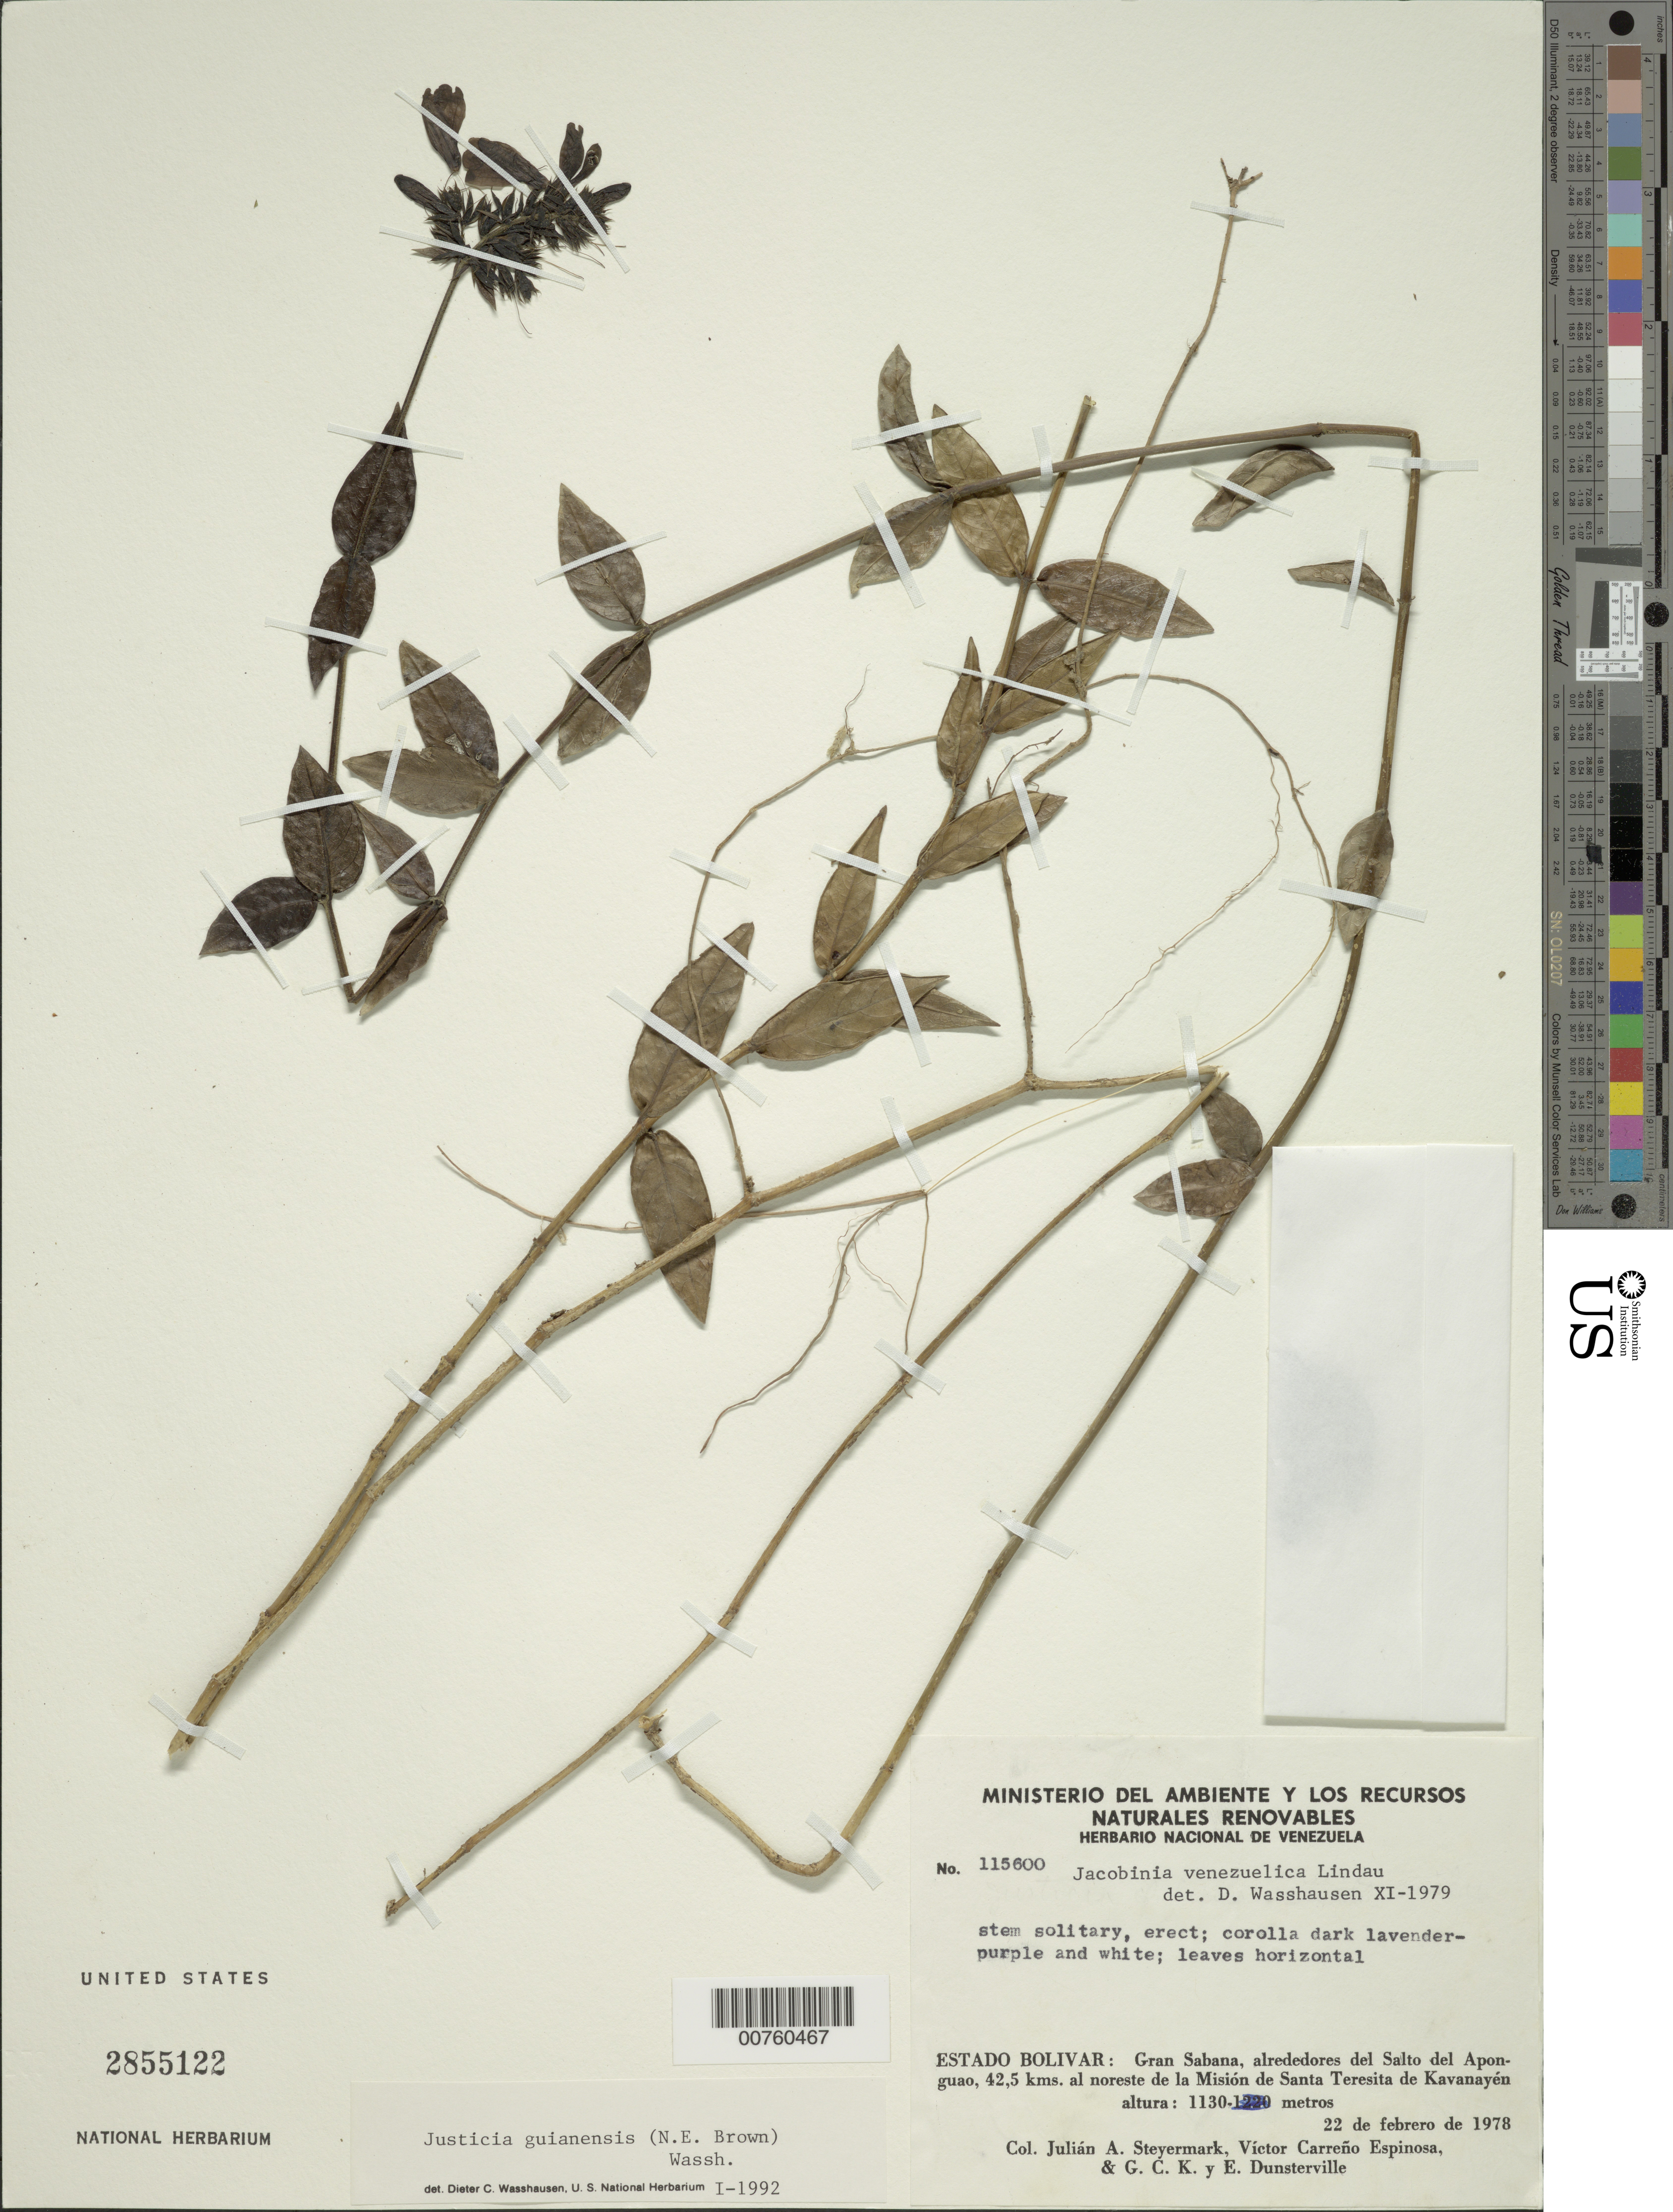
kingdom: Plantae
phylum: Tracheophyta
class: Magnoliopsida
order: Lamiales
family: Acanthaceae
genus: Justicia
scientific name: Justicia guianensis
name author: (N.E. Br.) Wassh.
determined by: Wasshausen, Dieter C., (BOT), Smithsonian Institution - National Museum of Natural History (UNITED STATES)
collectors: J. Steyermark, V. Carreño E., G. C. K. Dunsterville & E. Dunsterville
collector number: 115600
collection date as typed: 22-Feb-78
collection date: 1978-02-22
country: Venezuela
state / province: Bolívar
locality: Gran Sabana, alrededores del Salto del Aponguao, 42.5 kms NE Misíon de Santa Teresita de Kavanayén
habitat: Sabana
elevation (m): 1130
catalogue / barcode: US 2855122